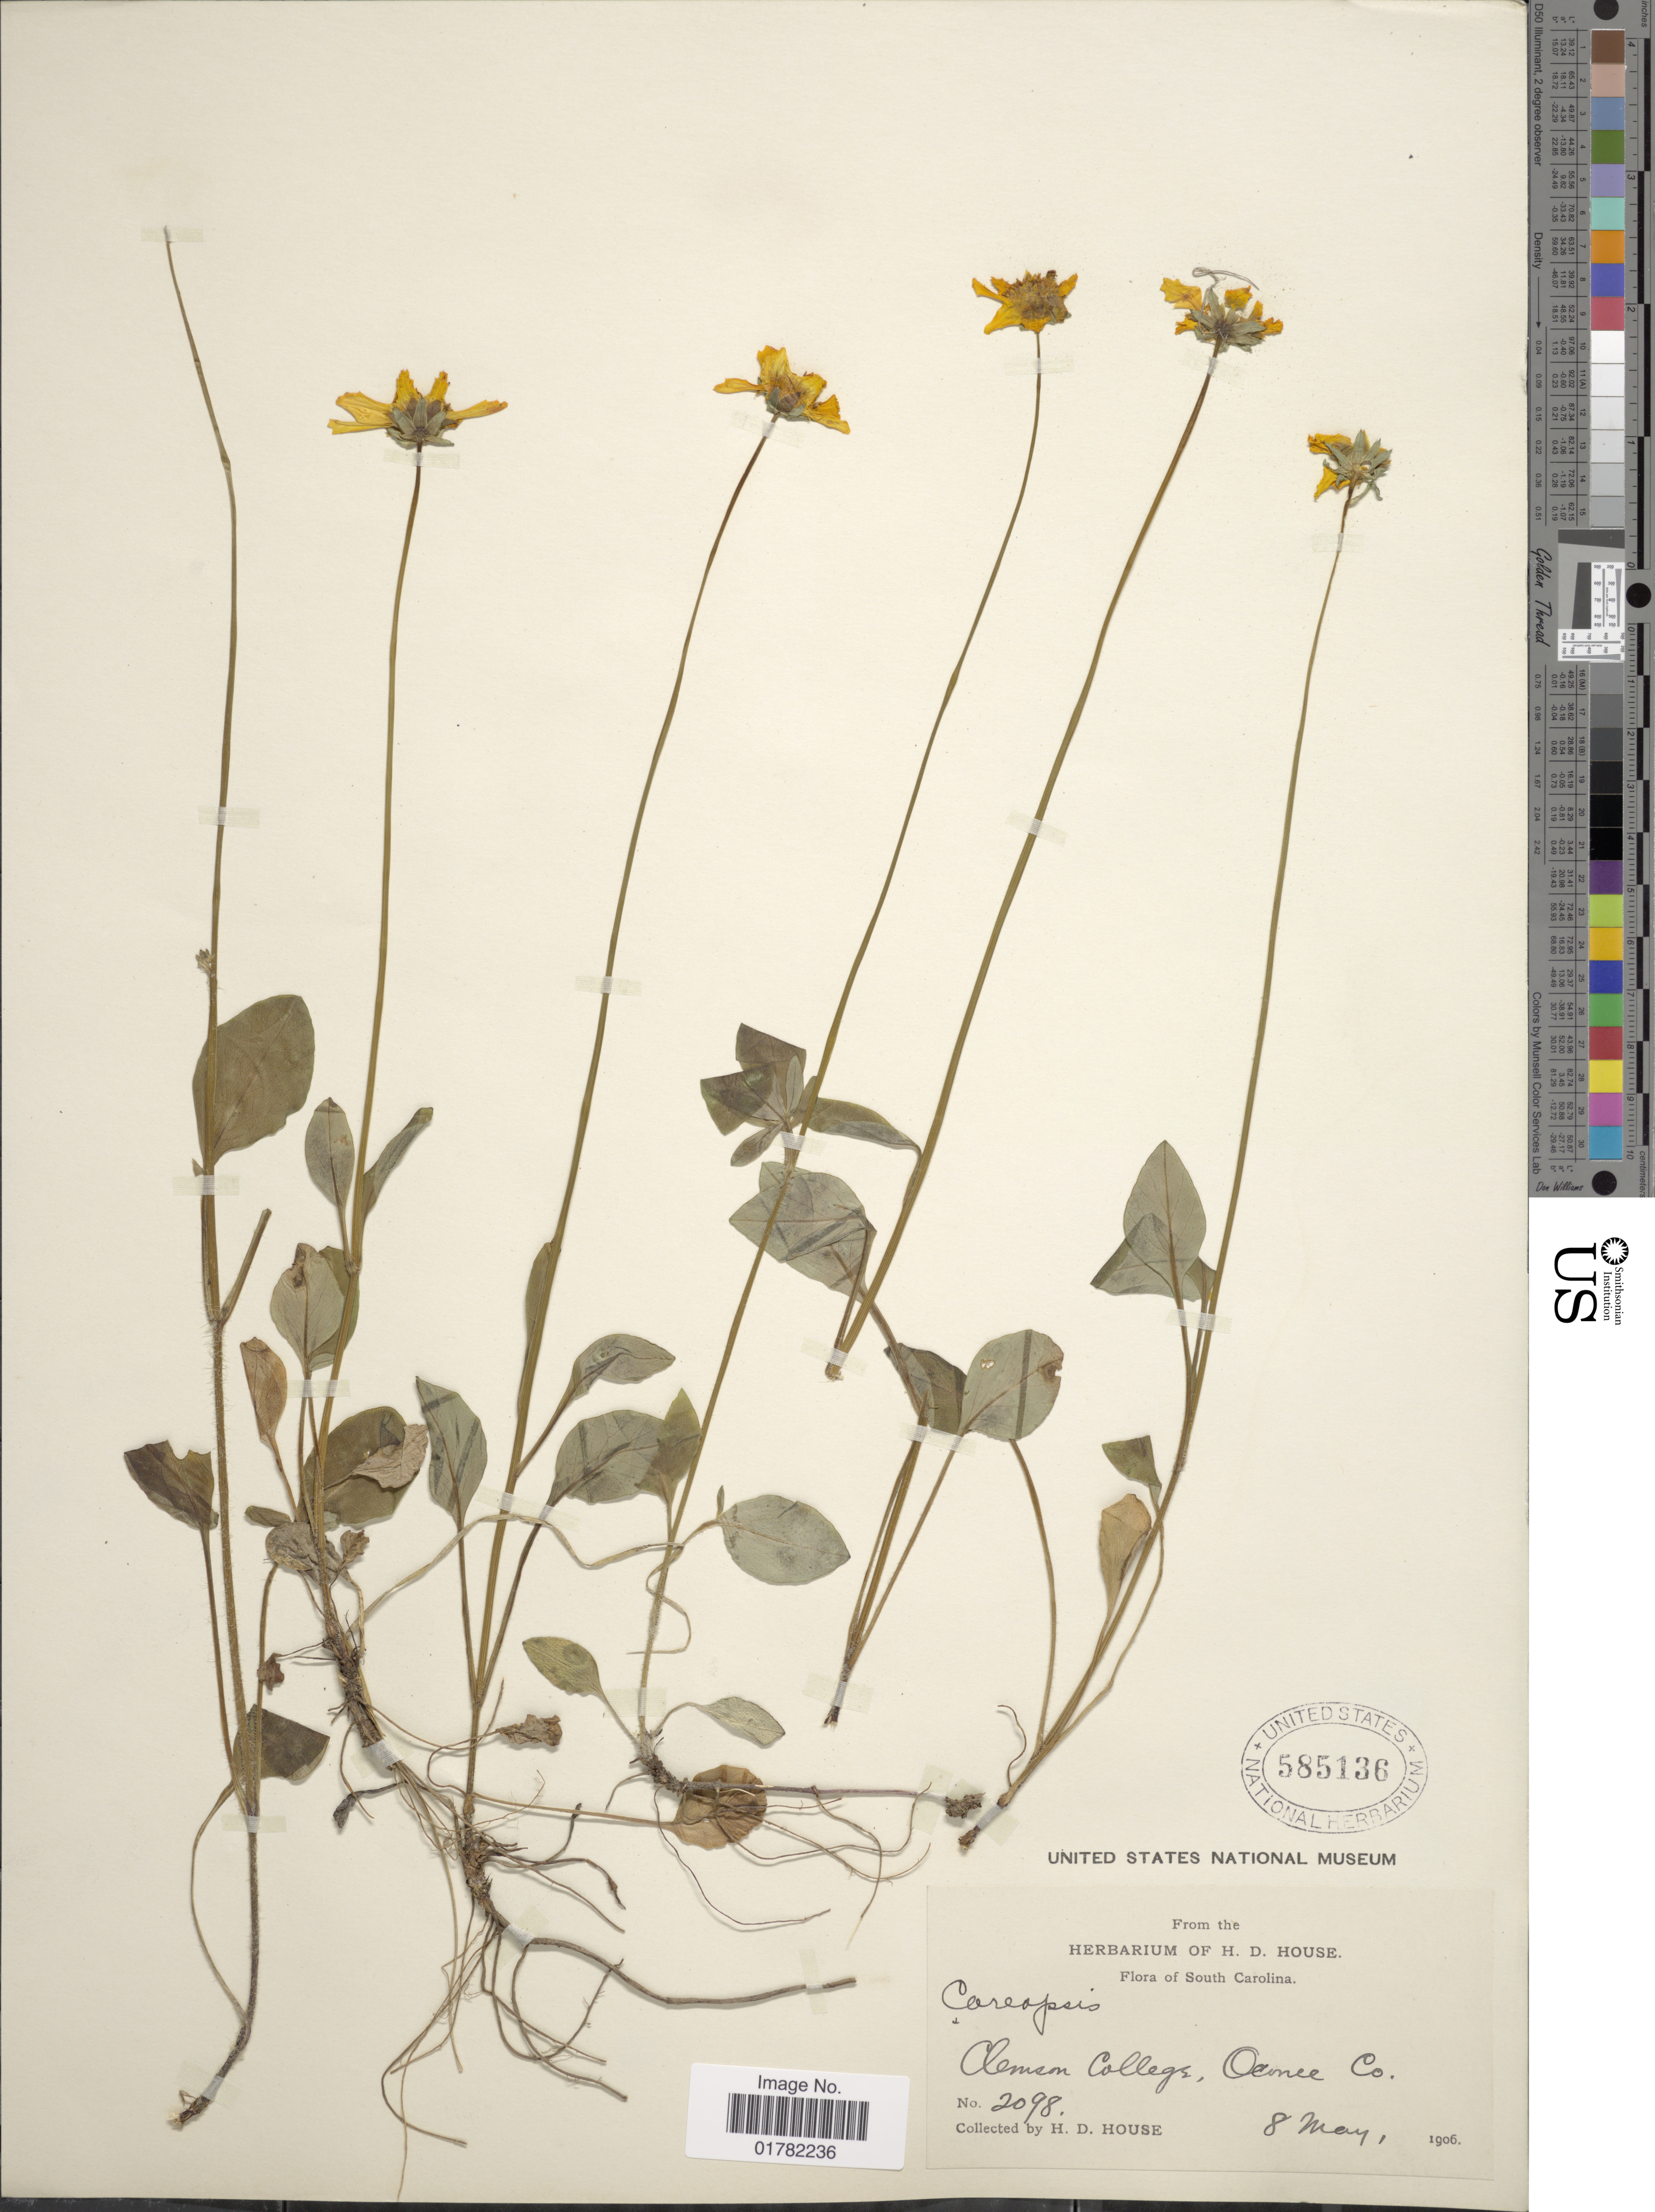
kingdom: Plantae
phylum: Tracheophyta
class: Magnoliopsida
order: Asterales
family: Asteraceae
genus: Coreopsis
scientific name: Coreopsis auriculata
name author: L.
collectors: H. D. House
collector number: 2098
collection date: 1906-05-08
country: United States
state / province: South Carolina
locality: Clemson College, Oconee Co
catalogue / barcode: US 585136